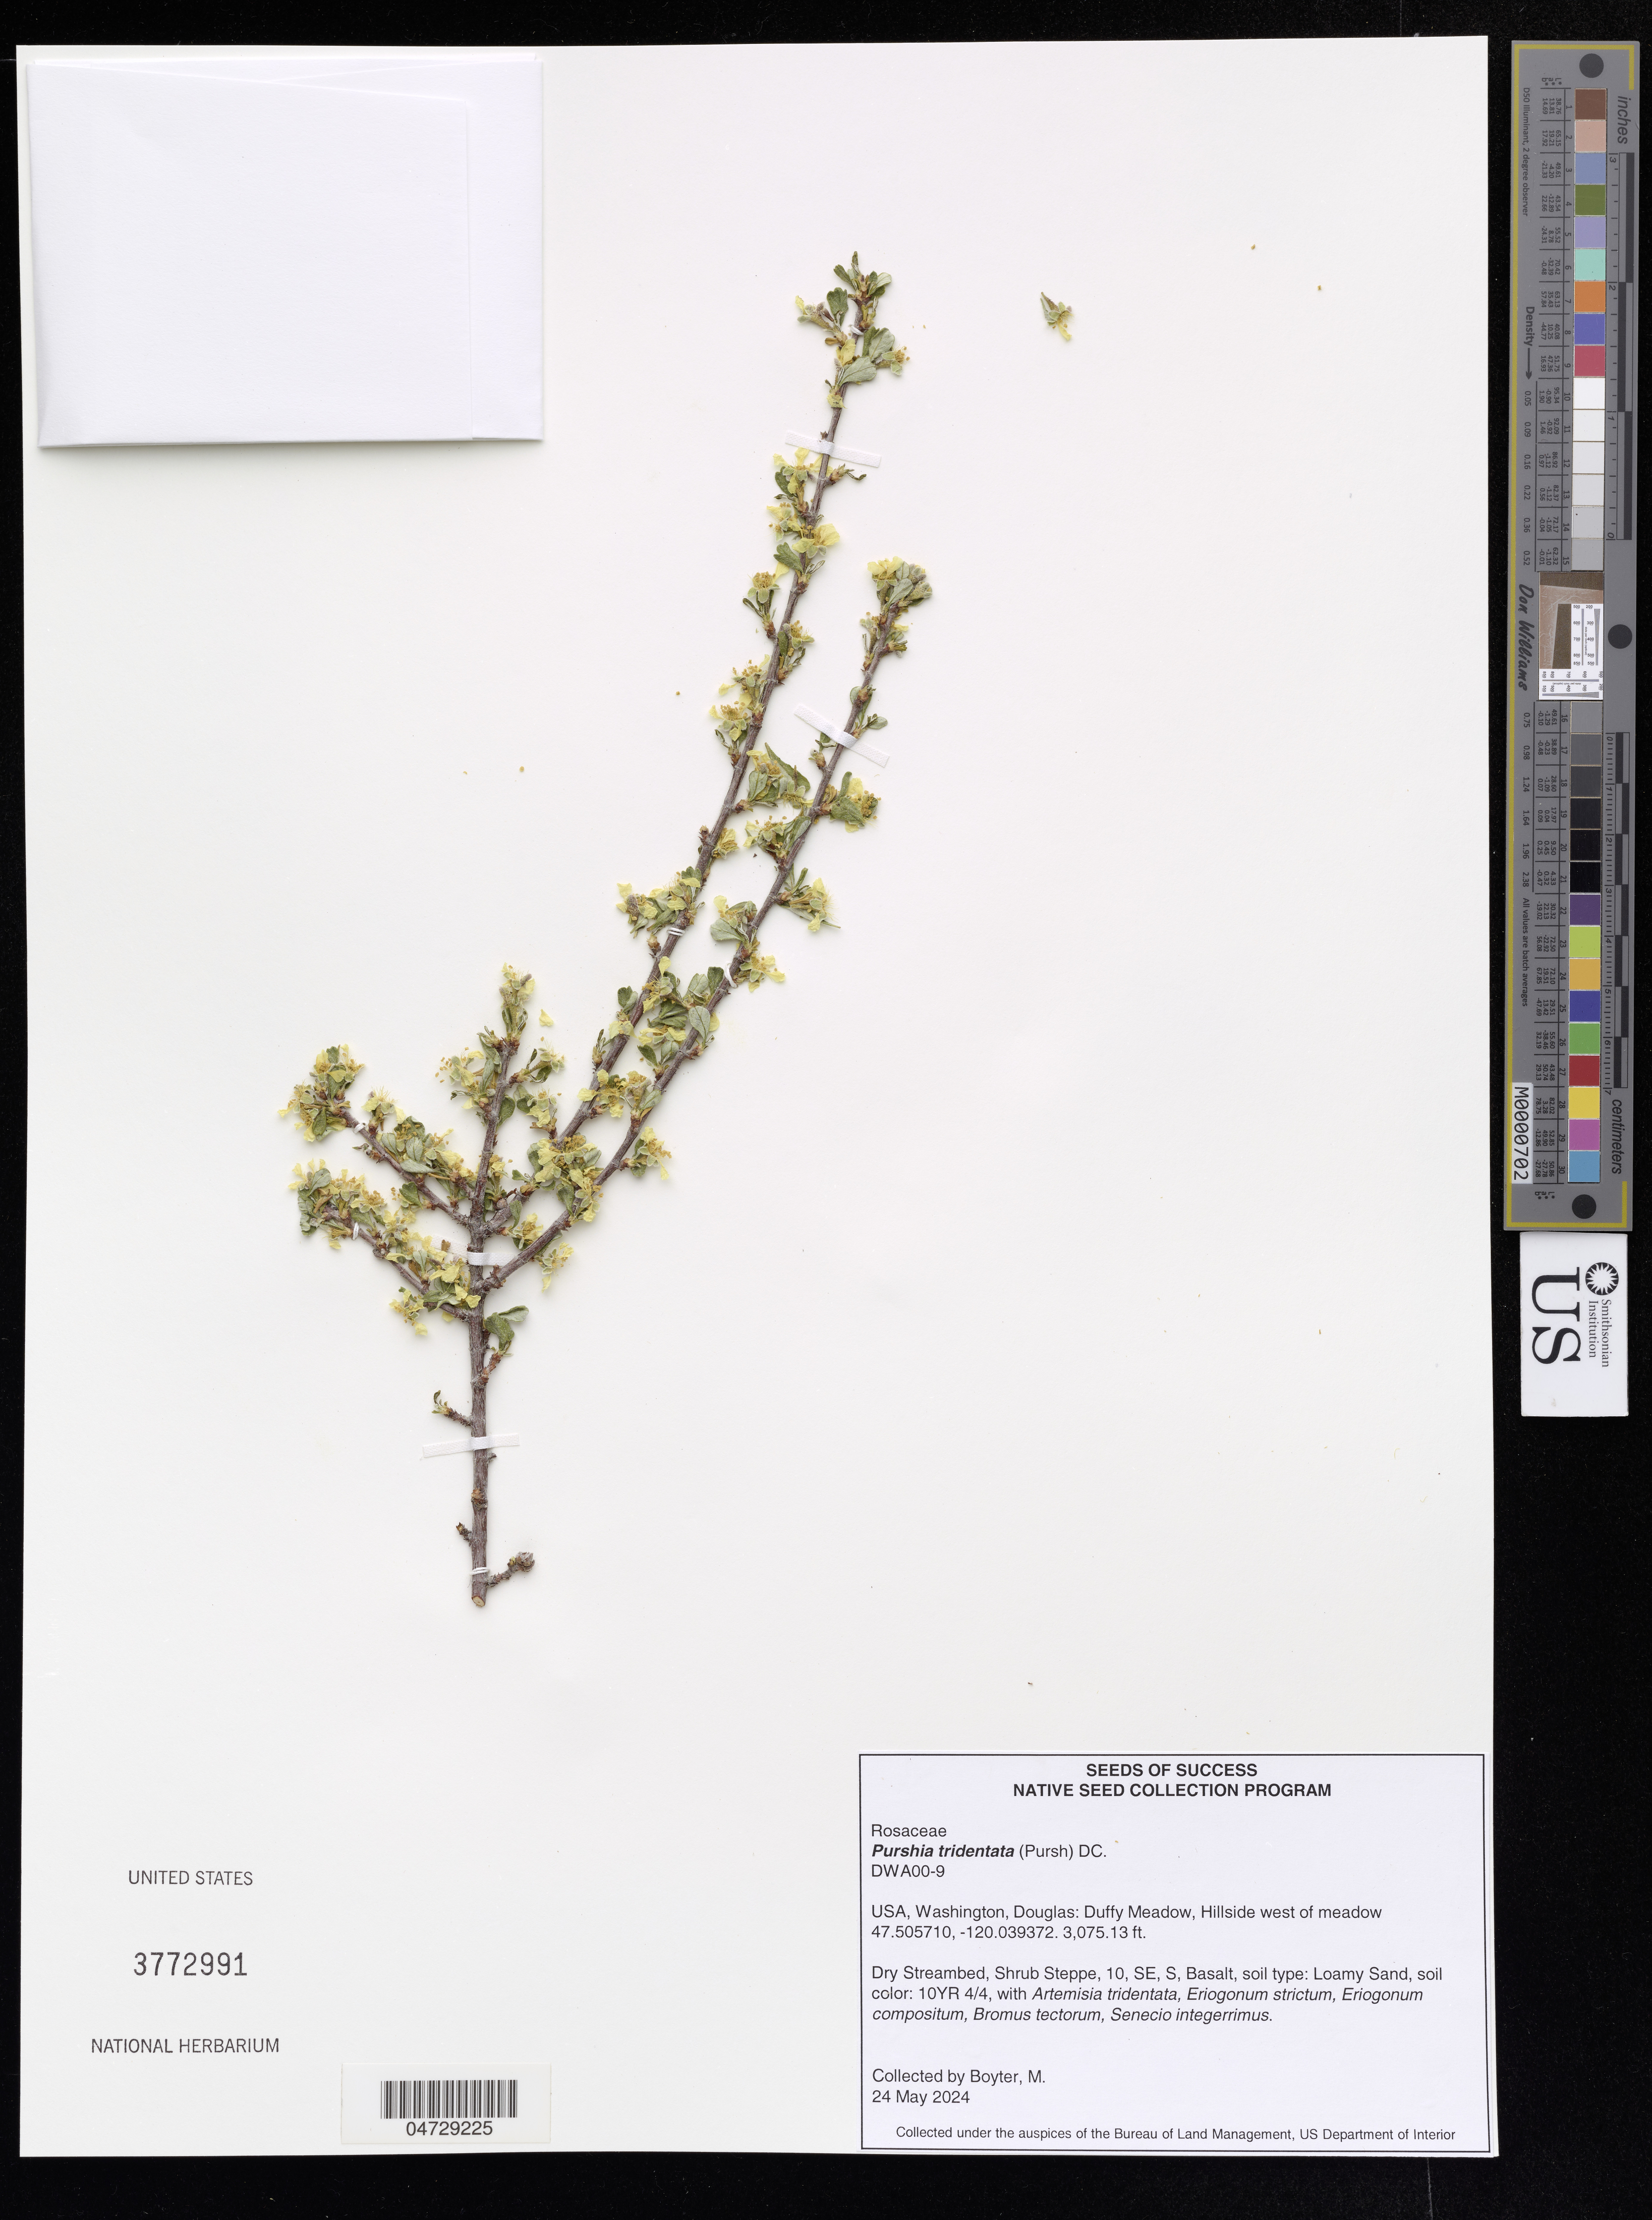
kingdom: Plantae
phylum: Tracheophyta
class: Magnoliopsida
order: Rosales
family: Rosaceae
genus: Purshia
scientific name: Purshia tridentata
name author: (Pursh) DC.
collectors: M. Boyter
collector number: SWA00-9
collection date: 2024-05-24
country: United States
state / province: Washington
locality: Washington, Douglas: Duffy Meadow, Hillside west of meadow.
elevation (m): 937.3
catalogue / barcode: US 3772991